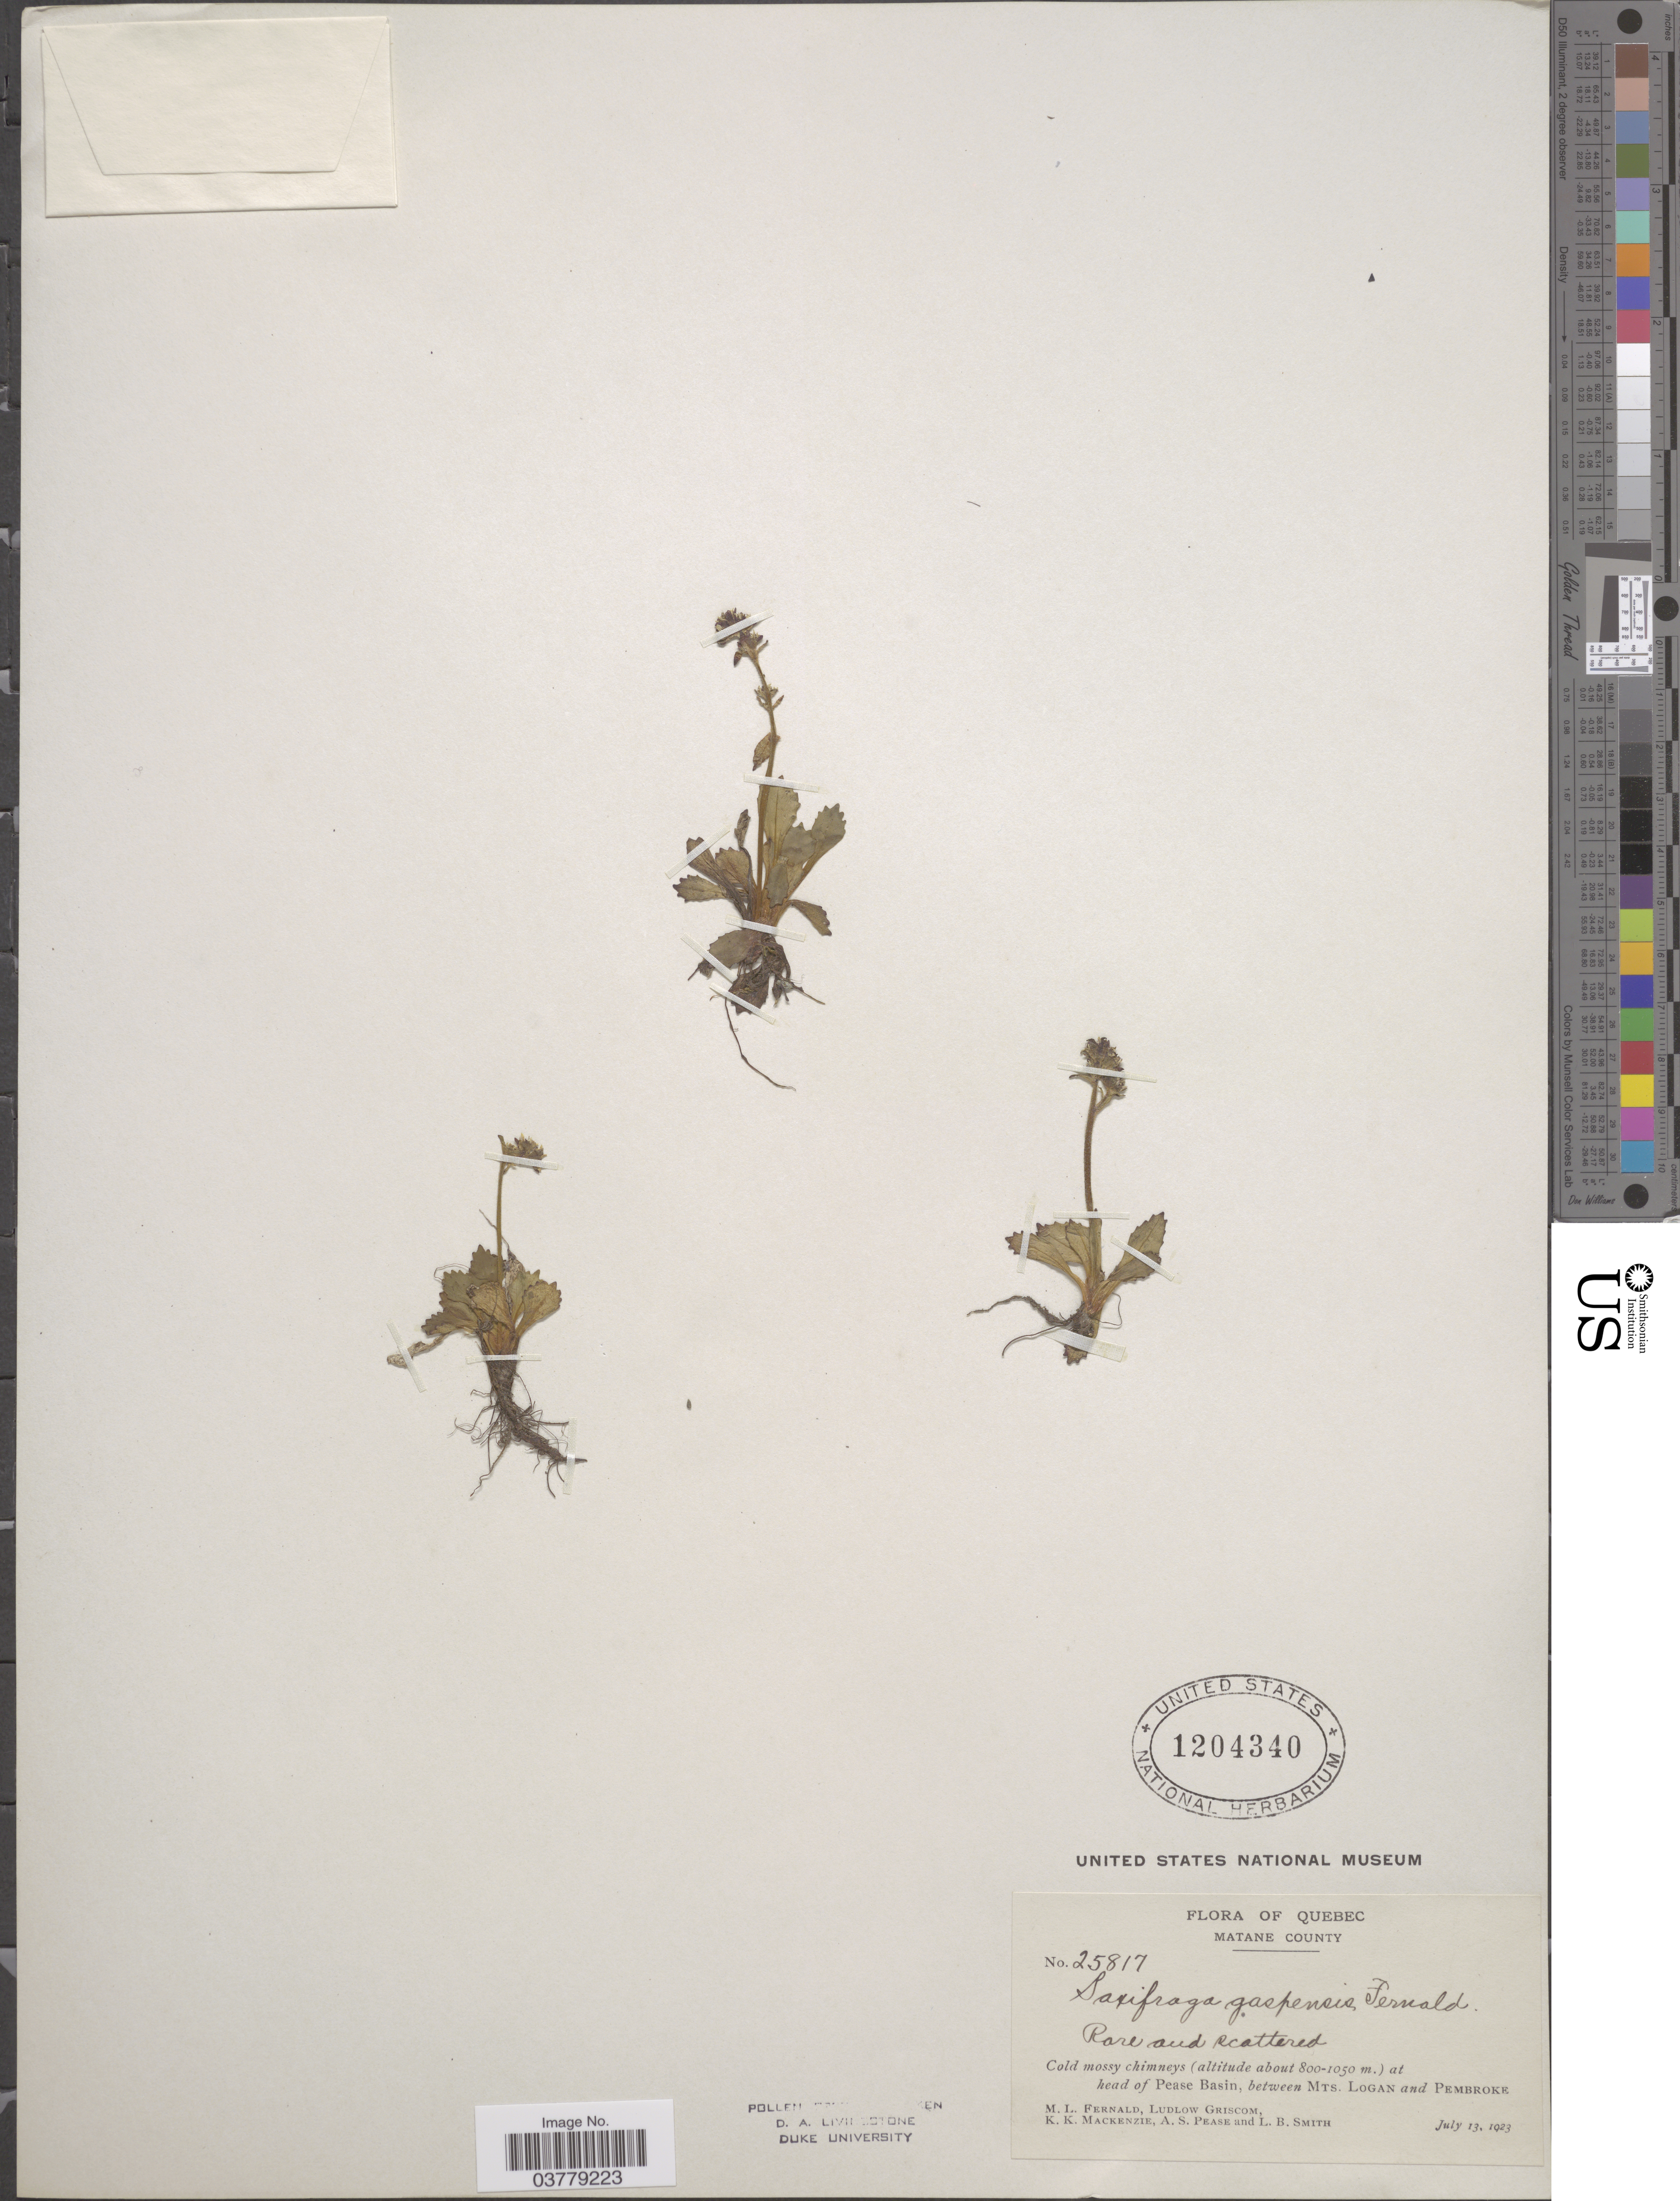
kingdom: Plantae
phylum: Tracheophyta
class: Magnoliopsida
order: Saxifragales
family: Saxifragaceae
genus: Micranthes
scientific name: Micranthes gaspensis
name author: (Fernald) Small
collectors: M. L. Fernald, L. Griscom, K. K. Mackenzie, A. S. Pease & L. Smith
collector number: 25817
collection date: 1923-07-13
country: Canada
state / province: Quebec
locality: Matane County. At head of Pease Basin, between Mts. Logan and Pembroke.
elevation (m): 800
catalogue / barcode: US 1204340